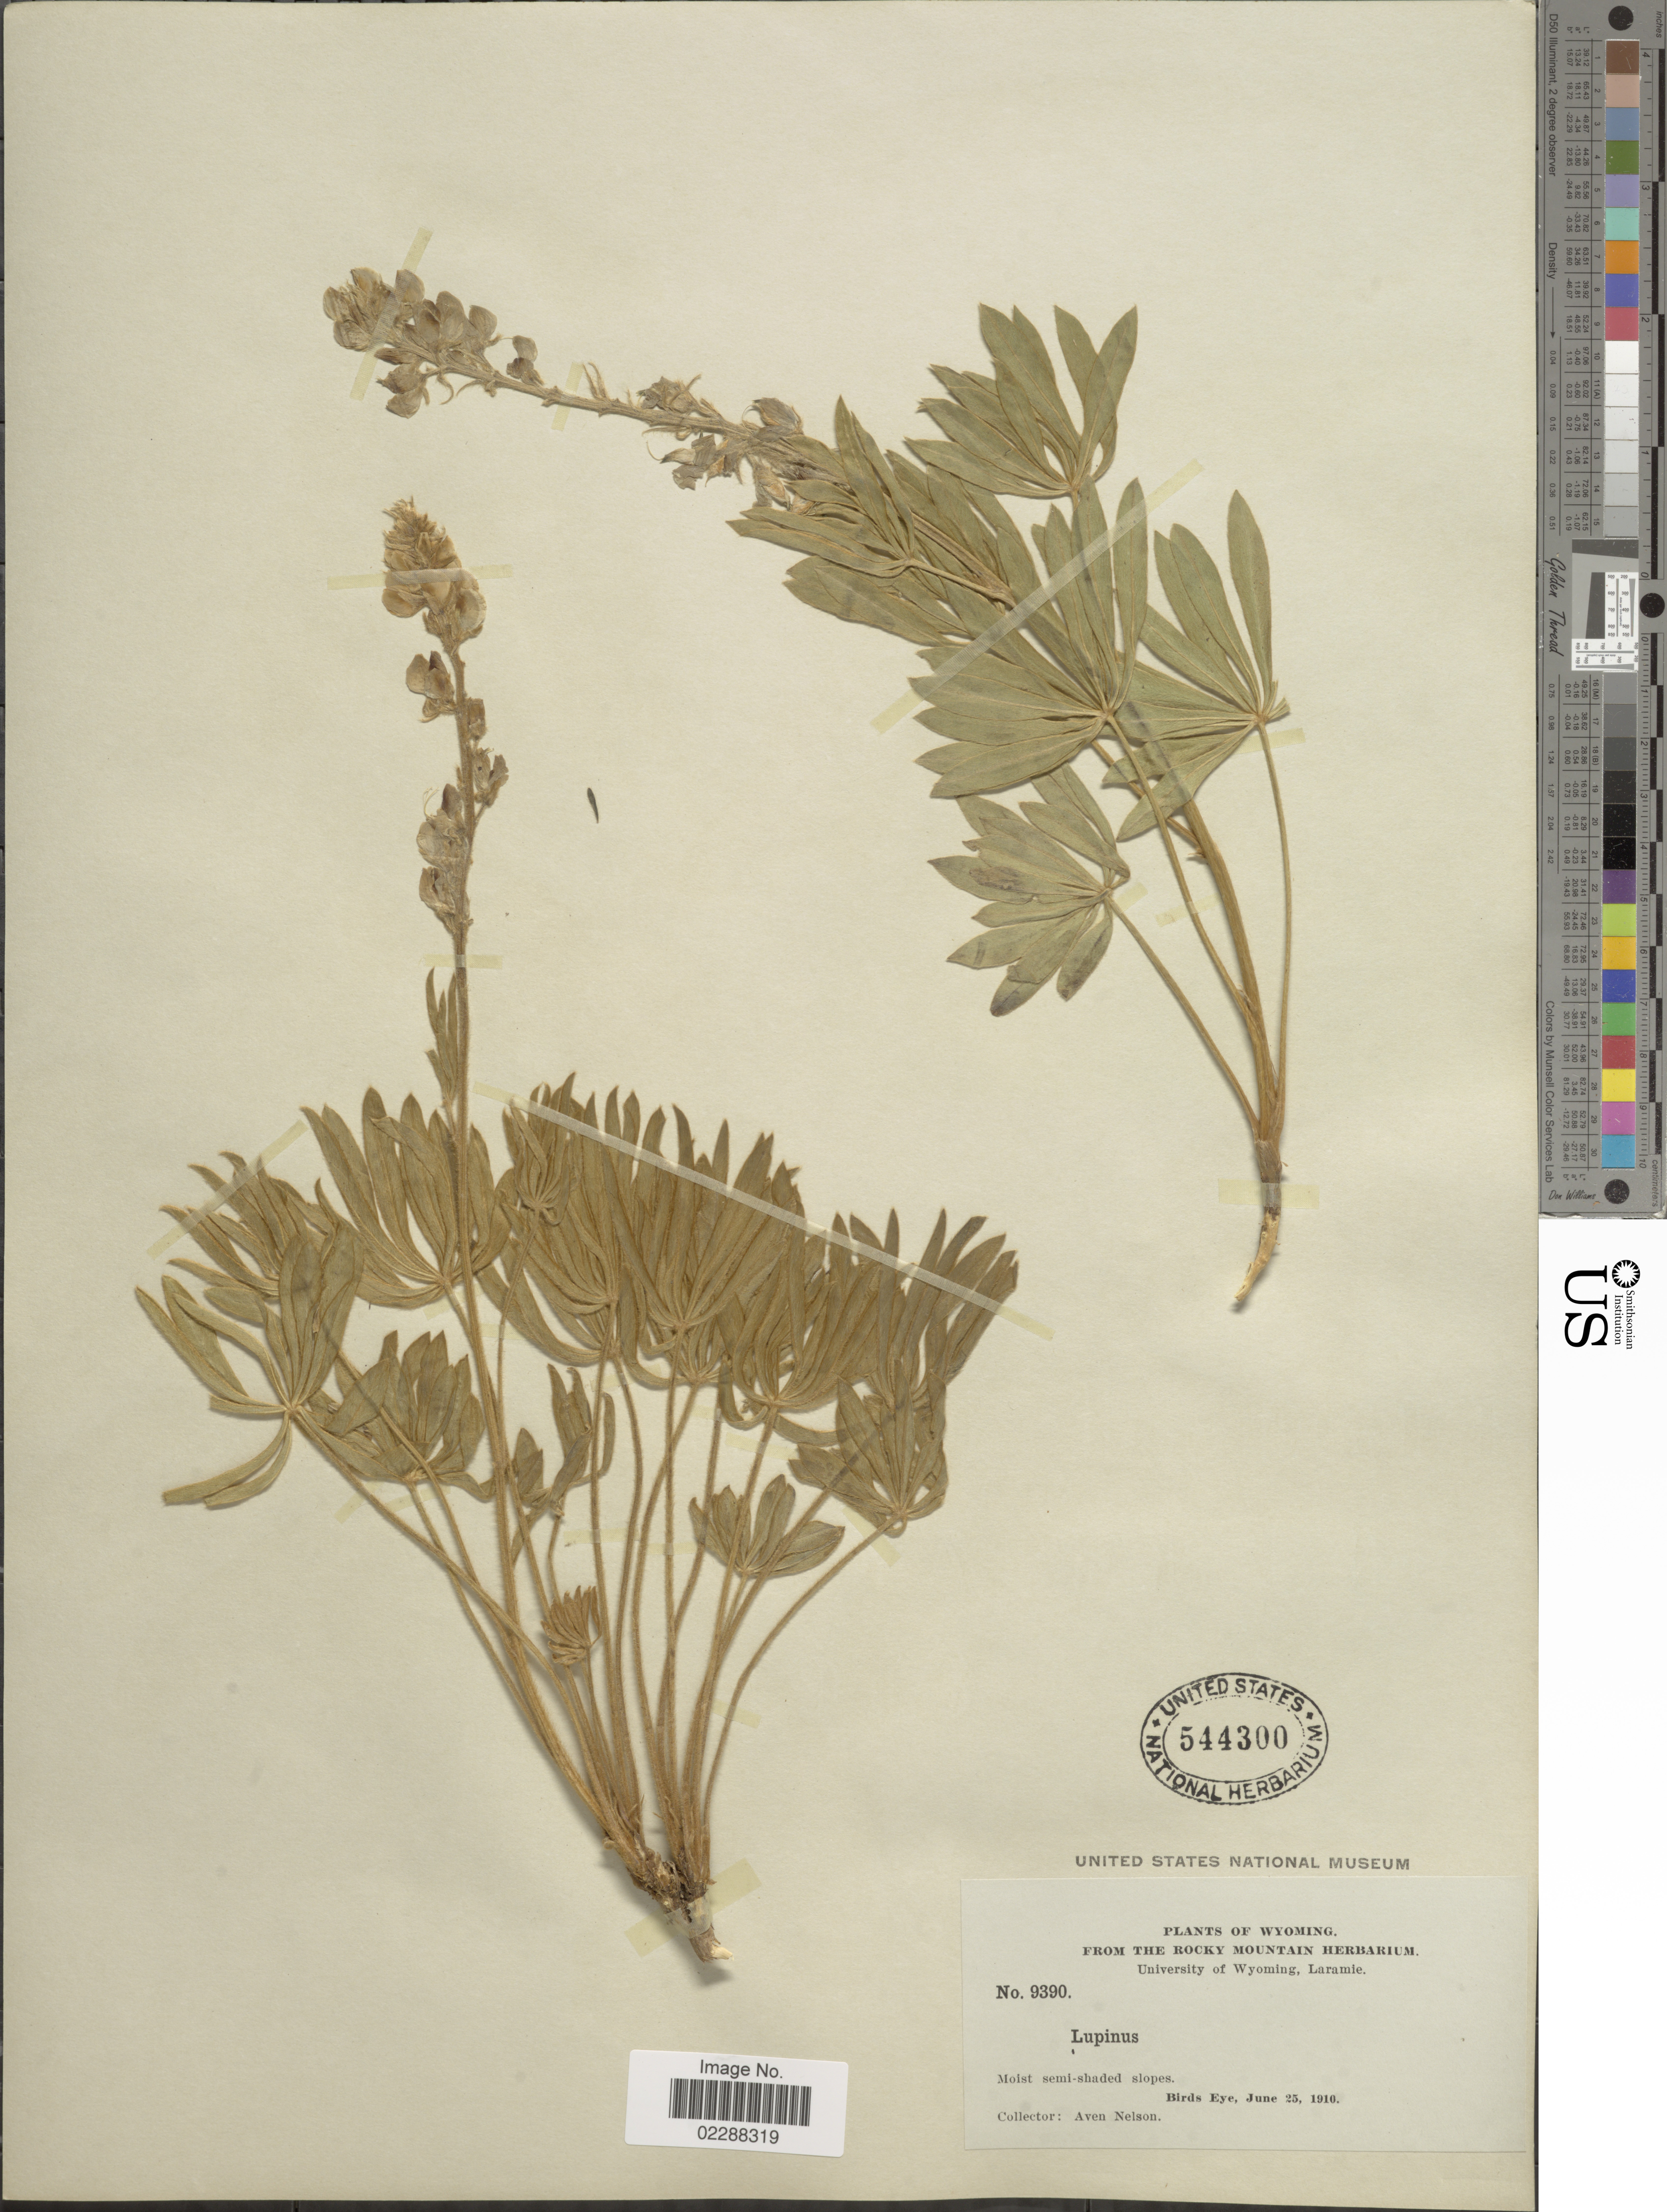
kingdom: Plantae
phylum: Tracheophyta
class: Magnoliopsida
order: Fabales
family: Fabaceae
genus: Lupinus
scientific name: Lupinus sp.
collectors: A. Nelson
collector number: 9390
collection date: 1910-06-25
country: United States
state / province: Wyoming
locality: The Rocky Mountain, Birds Eye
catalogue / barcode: US 655300